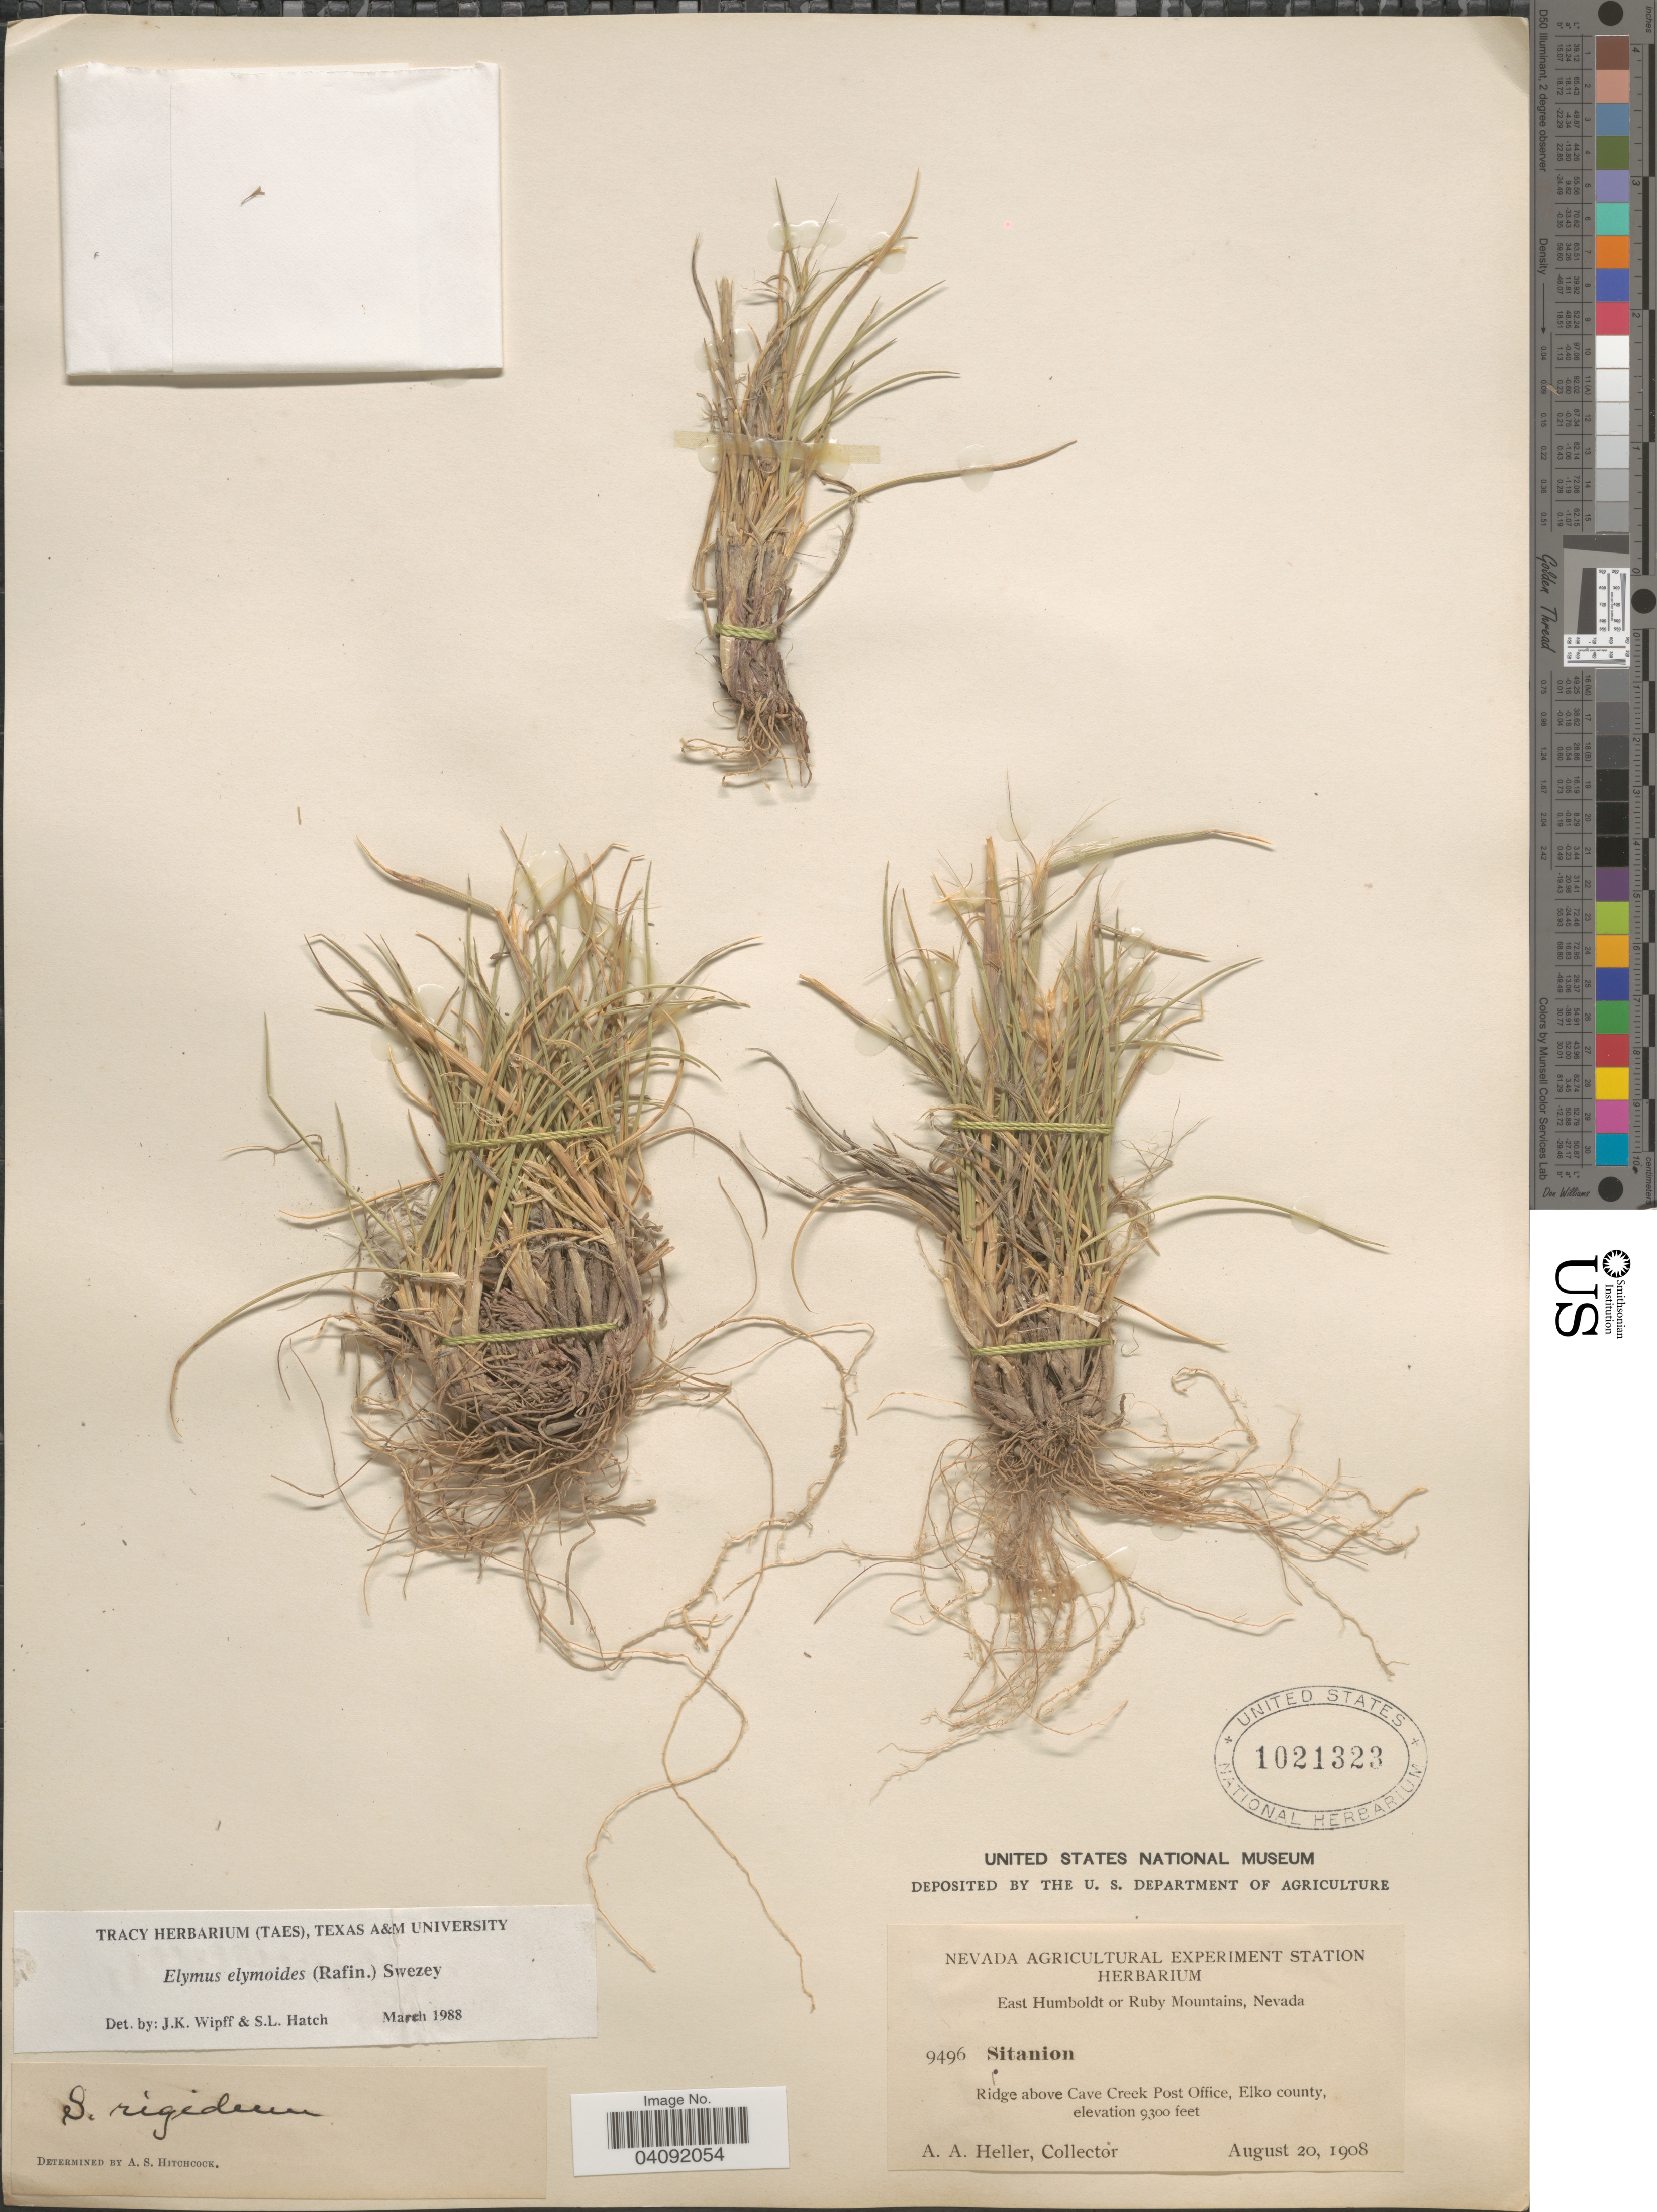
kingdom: Plantae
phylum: Tracheophyta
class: Liliopsida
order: Poales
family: Poaceae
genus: Elymus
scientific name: Elymus elymoides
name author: (Raf.) Swezey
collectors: A. A. Heller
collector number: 9496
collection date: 1908-08-20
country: United States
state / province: Nevada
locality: East Humboldt or Ruby Mountains. Ridge above Cave Creek Post Office, Elko county.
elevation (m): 2835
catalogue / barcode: US 1021323